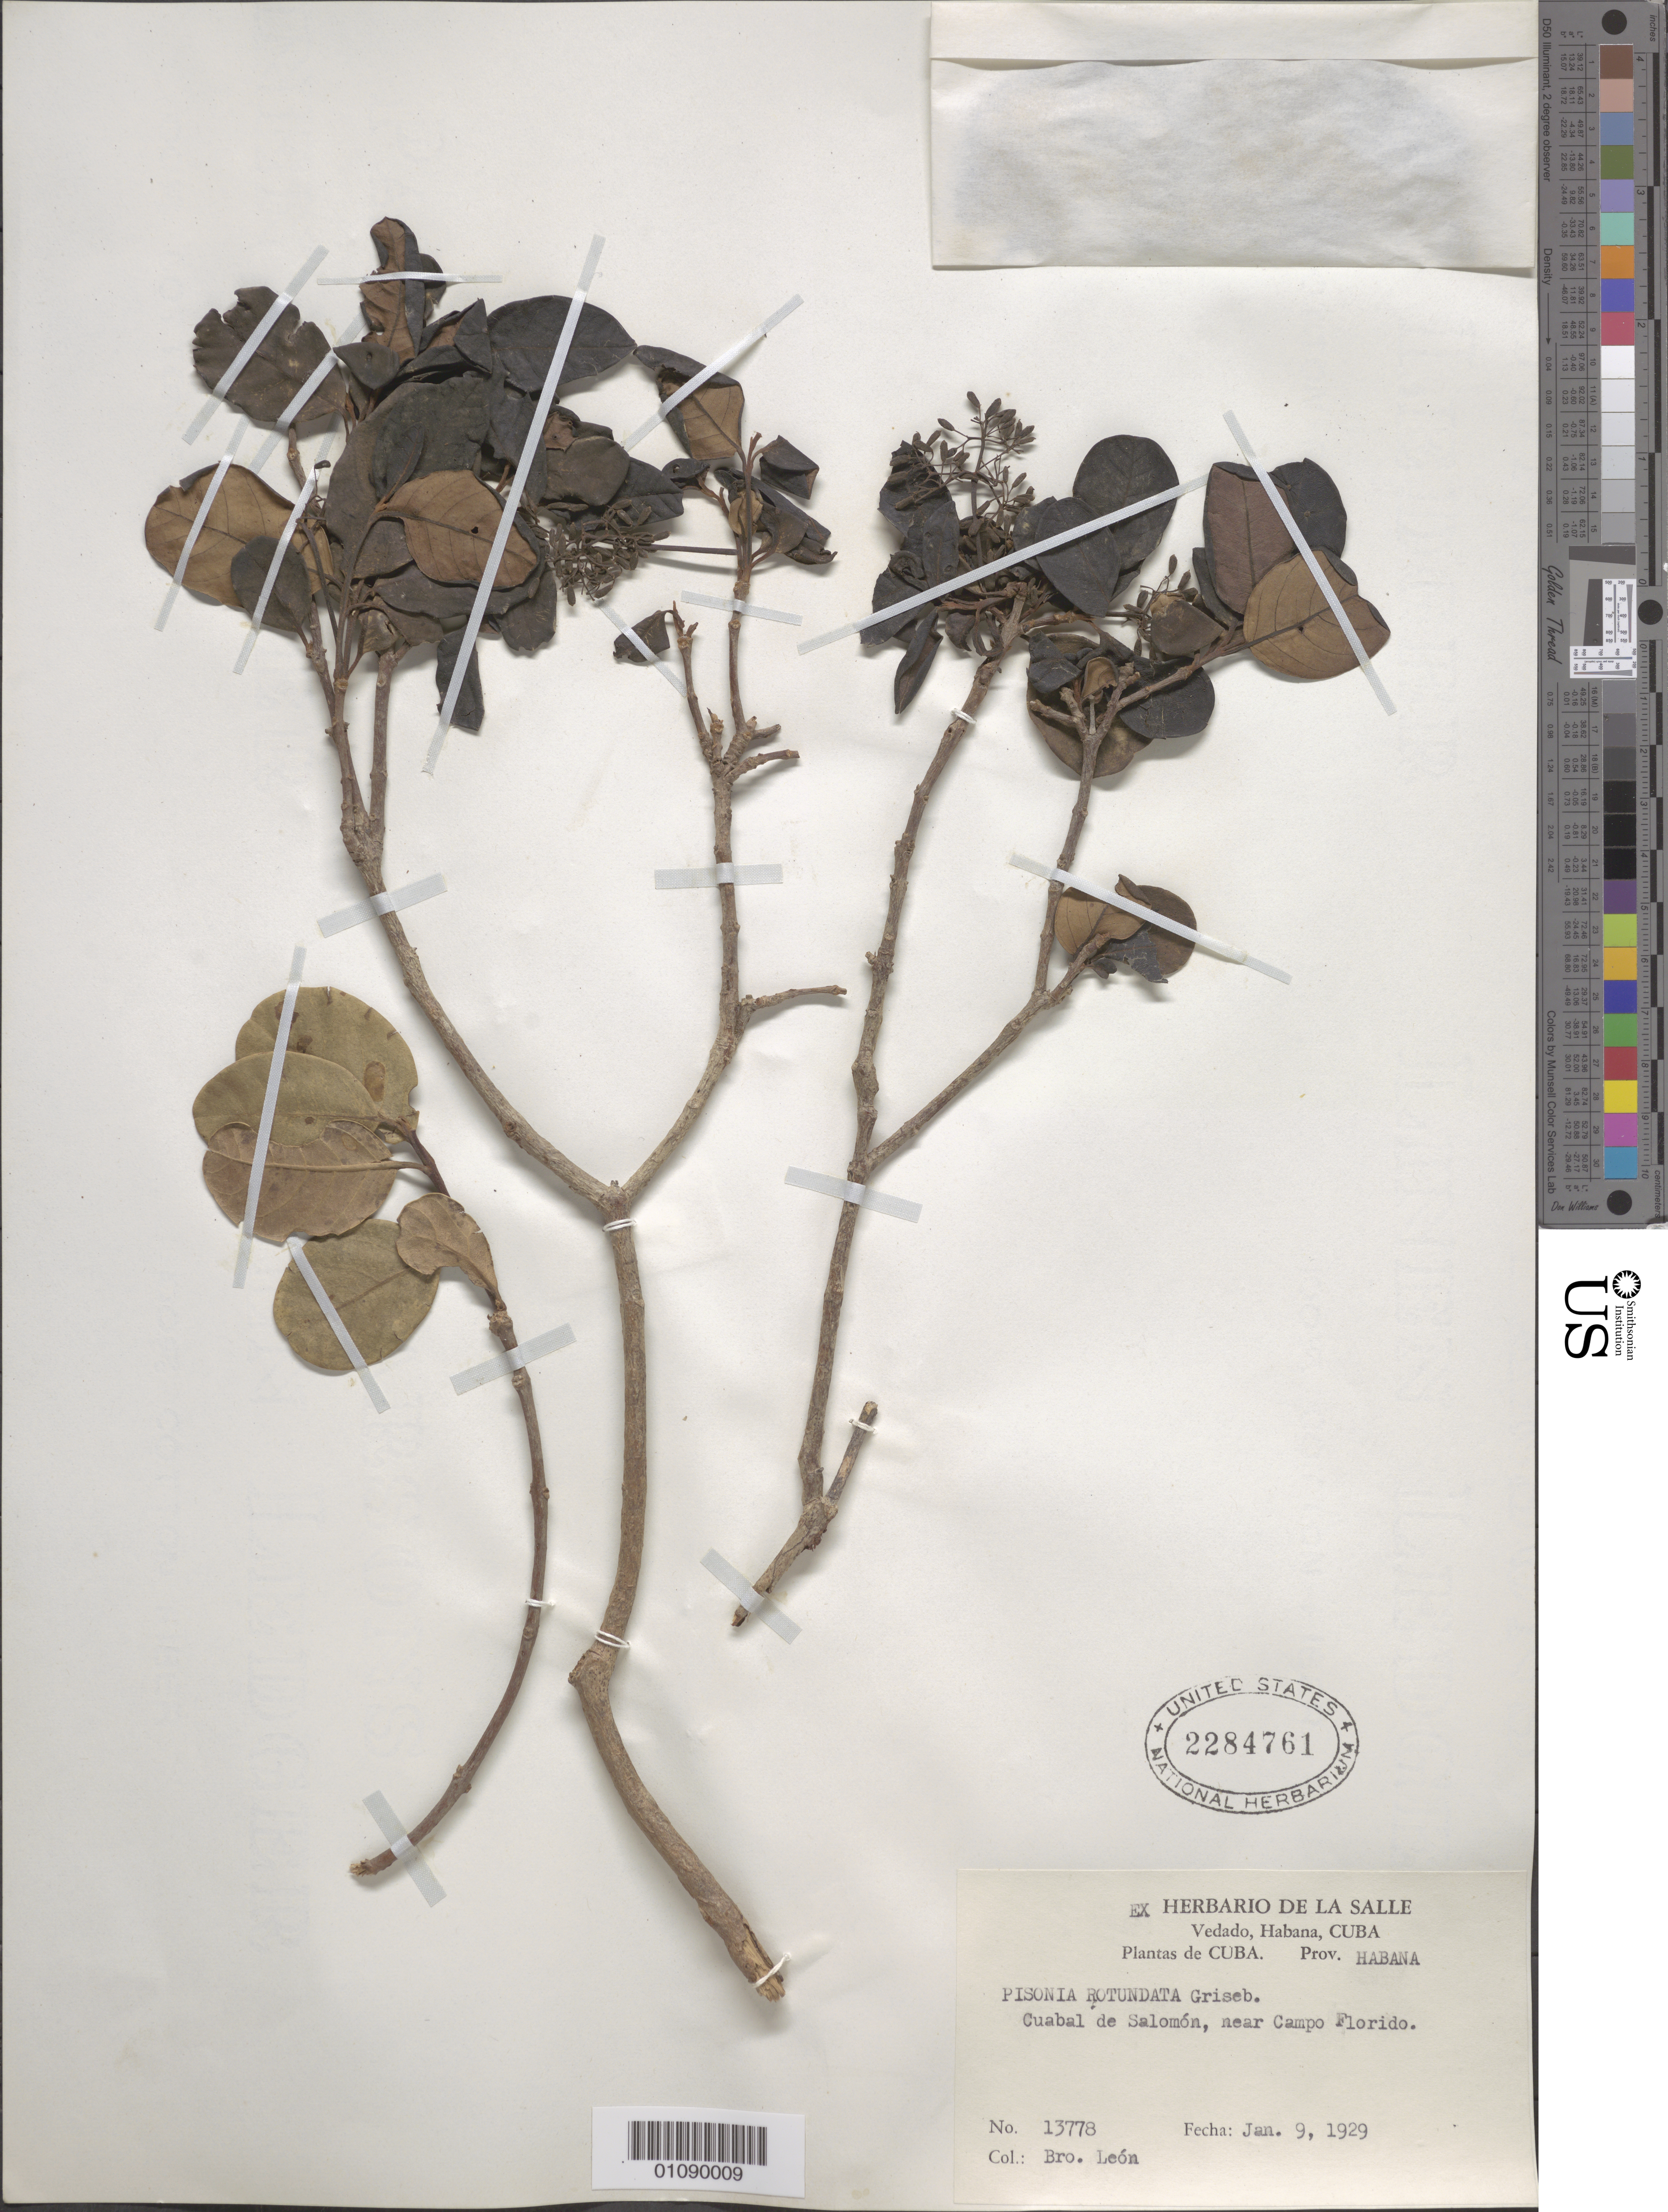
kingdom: Plantae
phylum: Tracheophyta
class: Magnoliopsida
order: Caryophyllales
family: Nyctaginaceae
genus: Pisonia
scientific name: Pisonia rotundata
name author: Griseb.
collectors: Bro. León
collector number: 13778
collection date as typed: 09 Jan 1929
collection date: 1929-01-09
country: Cuba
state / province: La Habana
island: Cuba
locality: Cuabal de Salomon, near Campo Florido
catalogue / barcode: US 2284761